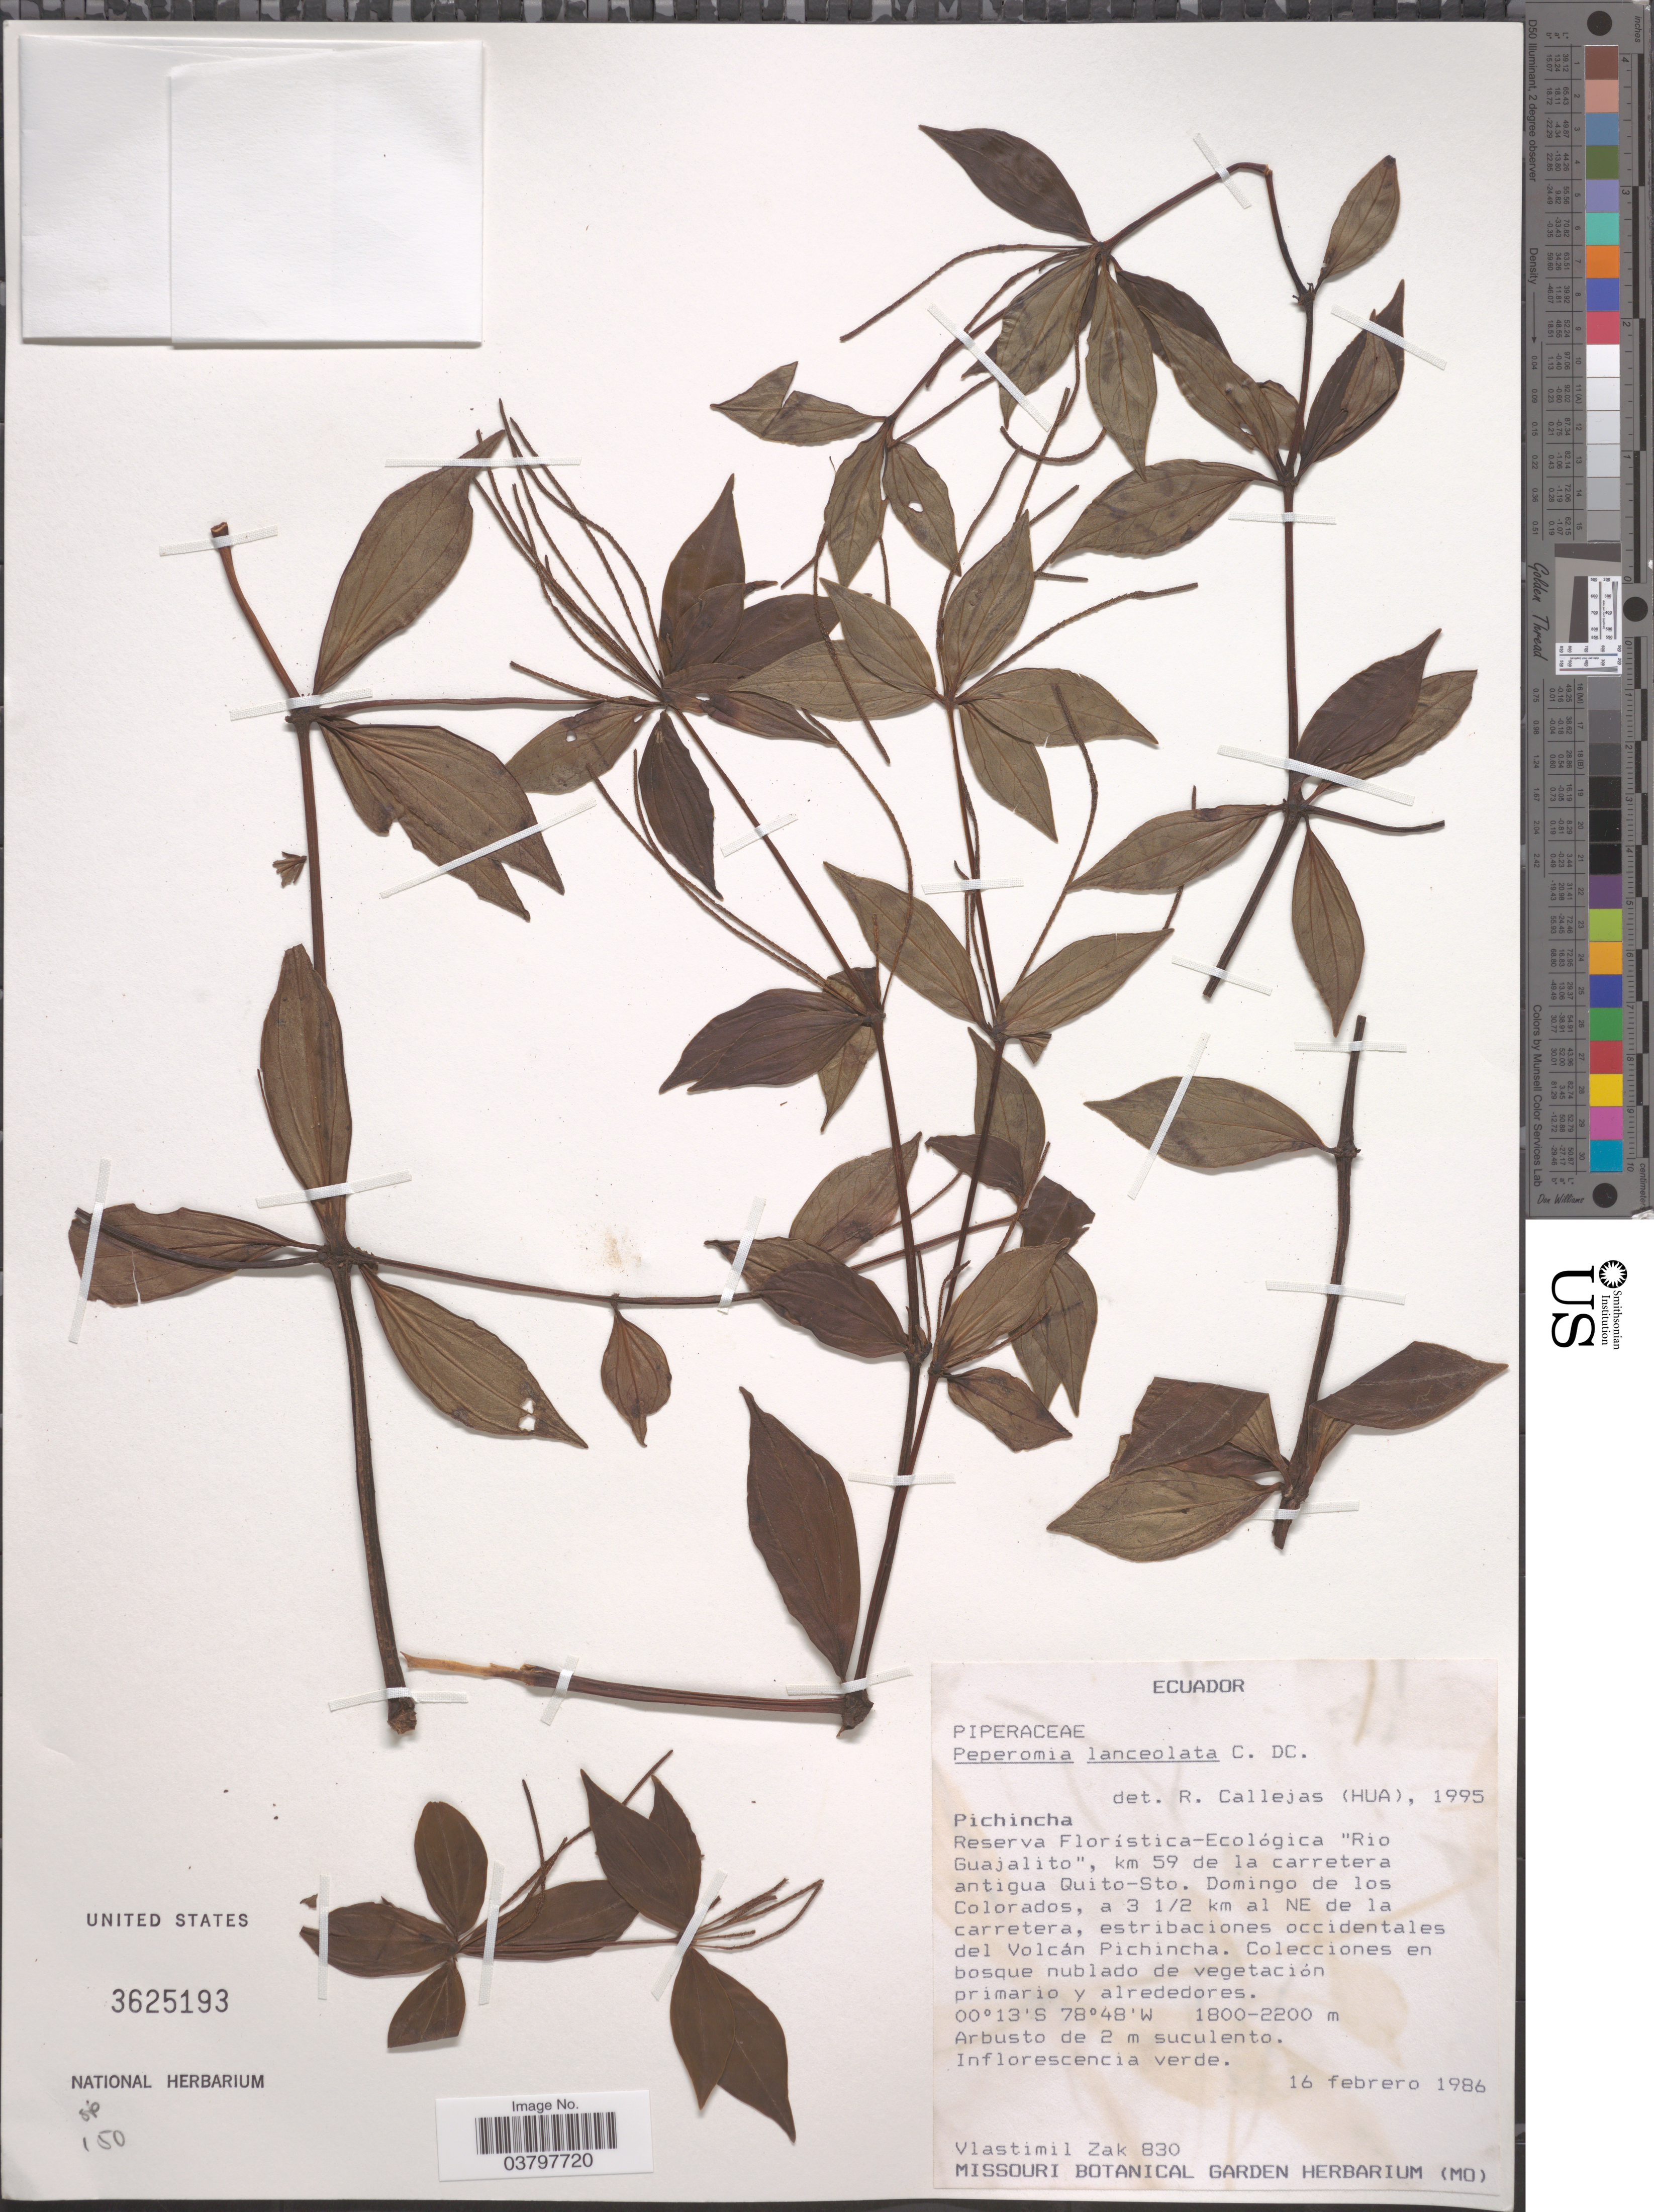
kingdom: Plantae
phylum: Tracheophyta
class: Magnoliopsida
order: Piperales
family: Piperaceae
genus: Peperomia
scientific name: Peperomia lanceolata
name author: C. DC.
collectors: V. Zak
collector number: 830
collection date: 1986-02-16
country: Ecuador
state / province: Pichincha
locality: Reserva Florística-Ecológica 'Rio Guajalito', km 59 de la carretera antigua Quito-Sto. Domingo de los Colorados, a 3 1/2 km al NE de la carretera, estribaciones occidentales del Volcán Pichincha. Bosque nublado de vegetación primario y alrededores.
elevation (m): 1800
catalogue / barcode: US 3625193